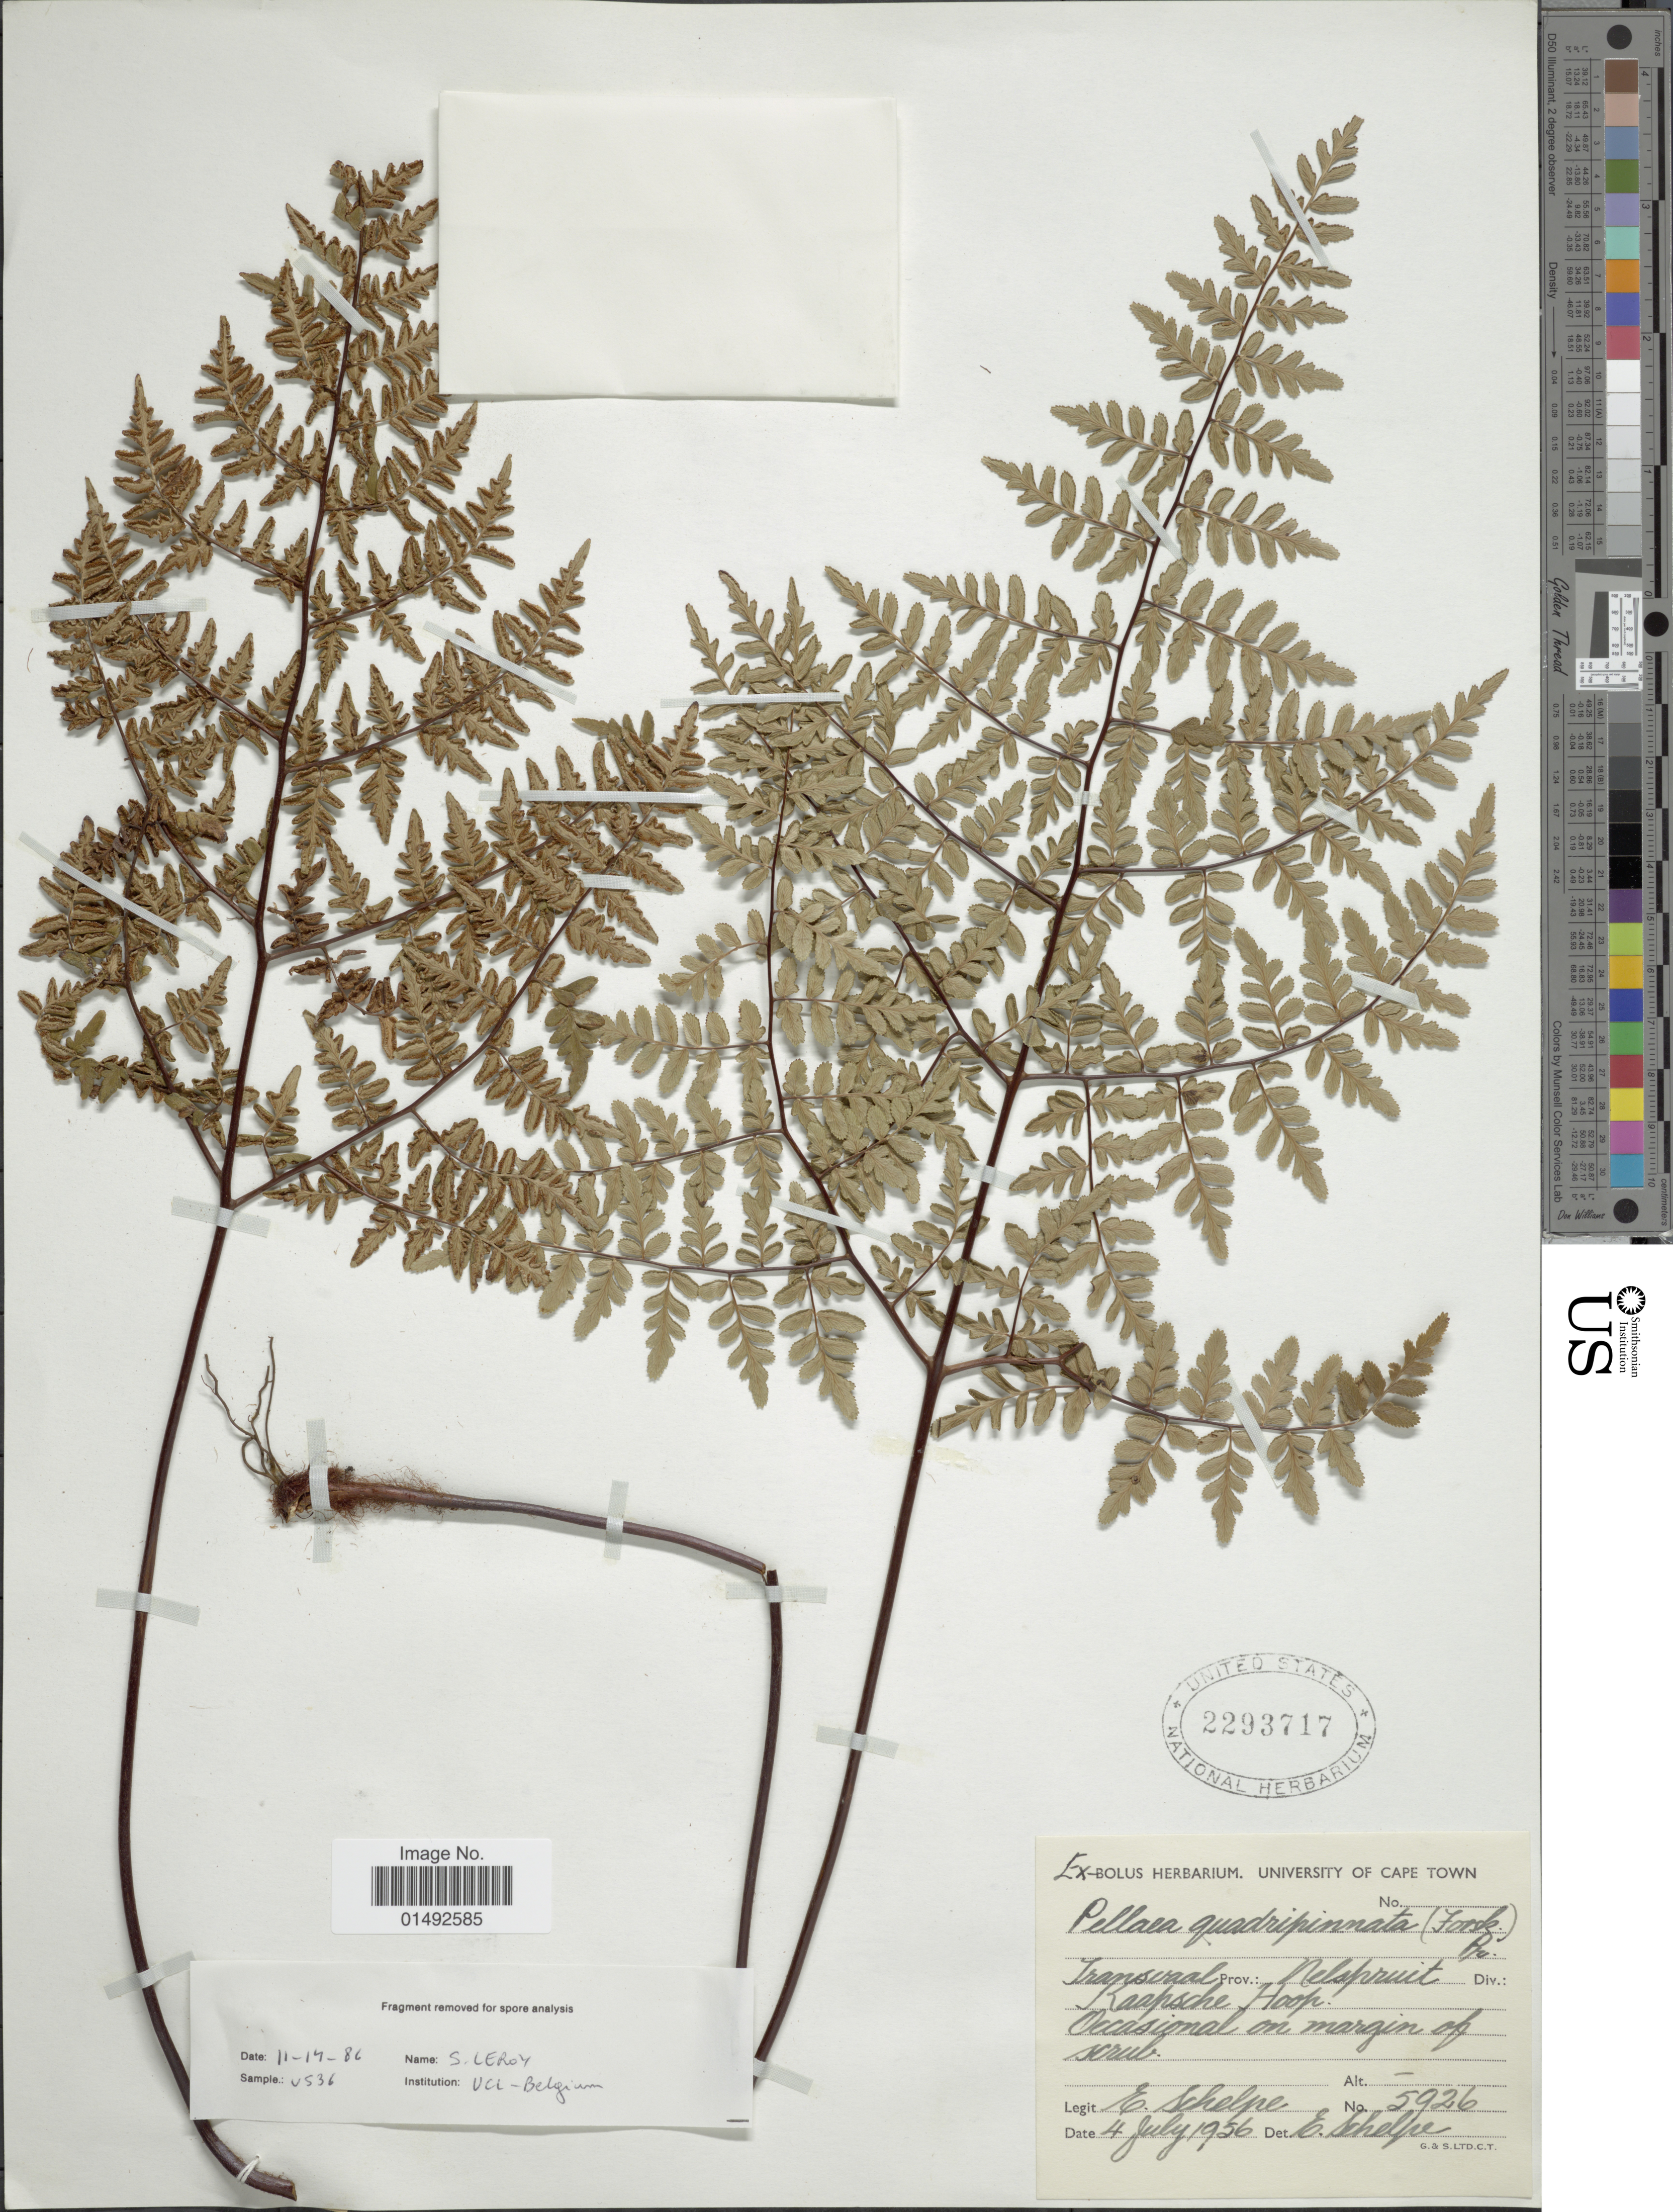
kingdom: Plantae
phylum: Tracheophyta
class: Polypodiopsida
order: Polypodiales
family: Pteridaceae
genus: Pellaea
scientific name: Pellaea quadripinnata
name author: (Forssk.) Prantl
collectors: E. A. C. L. E. Schelpe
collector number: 5926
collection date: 1956-07-04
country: South Africa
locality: Transvaal, prov. Nelspruit Div: Kaapsche Hoop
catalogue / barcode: US 2293717